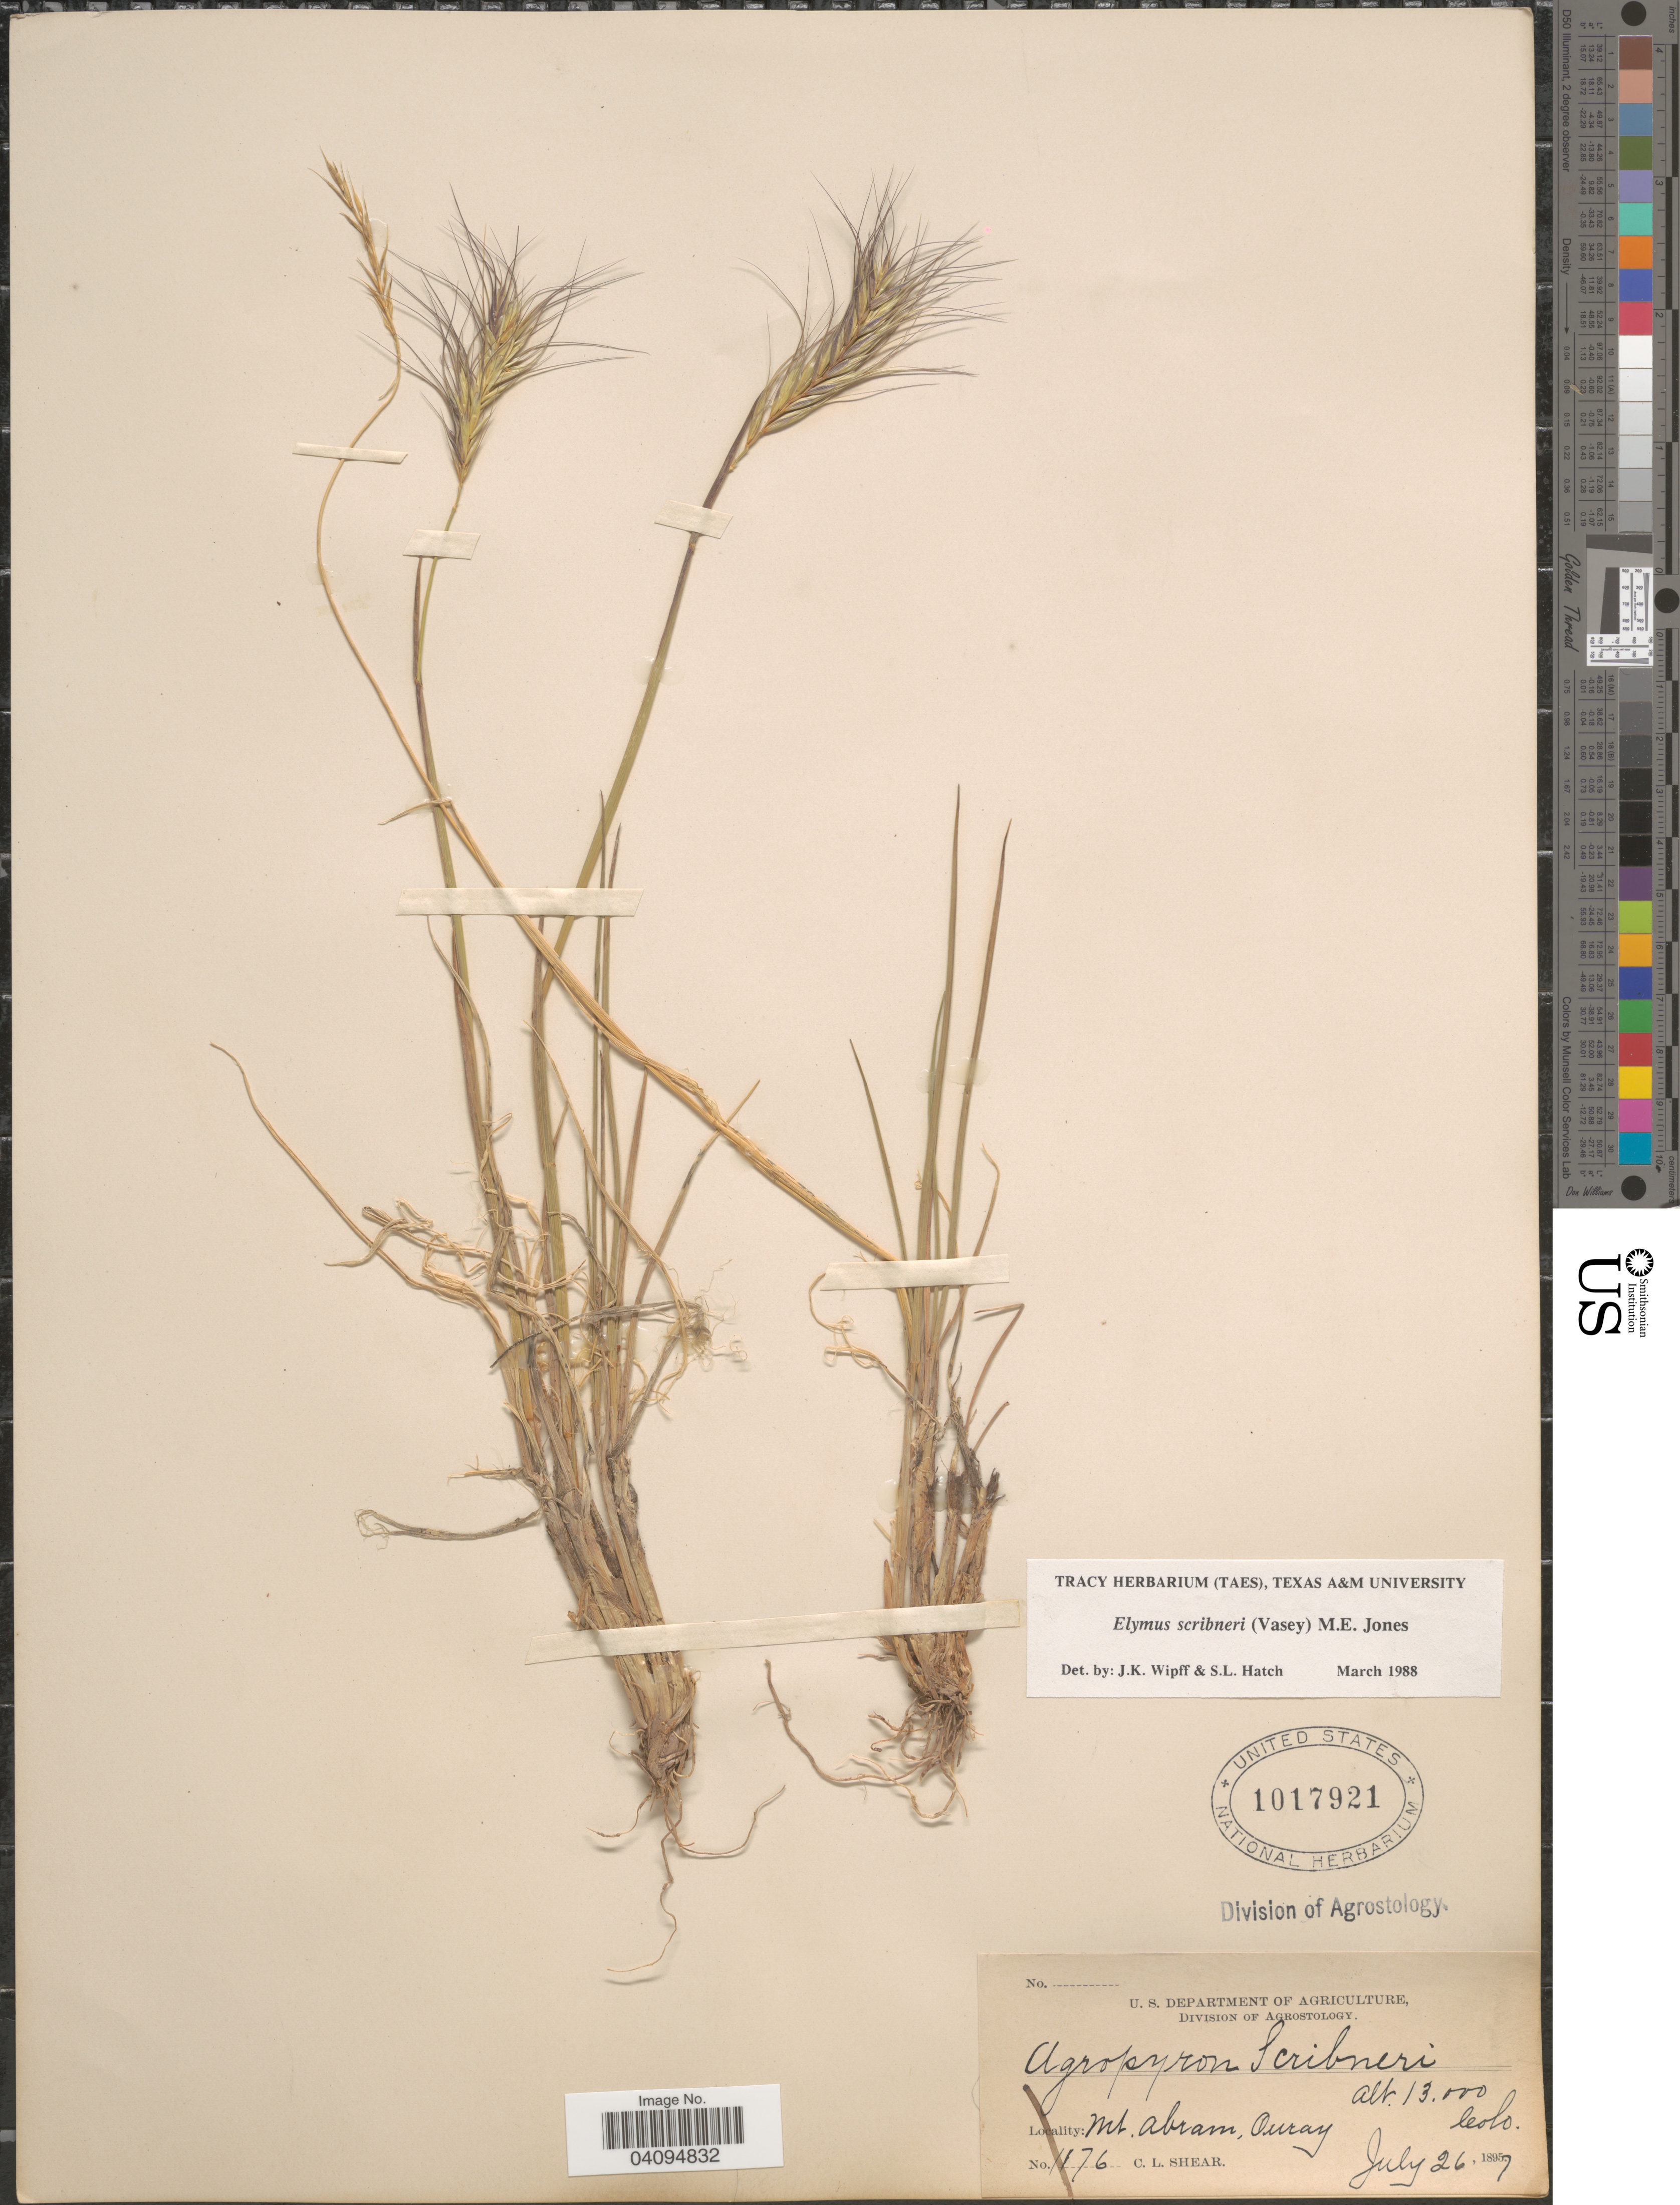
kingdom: Plantae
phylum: Tracheophyta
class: Liliopsida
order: Poales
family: Poaceae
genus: Elymus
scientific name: Elymus scribneri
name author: (Vasey) M.E. Jones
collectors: C. L. Shear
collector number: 1176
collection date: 1897-07-26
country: United States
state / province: Colorado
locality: Mt. Abram, Ouray.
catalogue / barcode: US 1017921